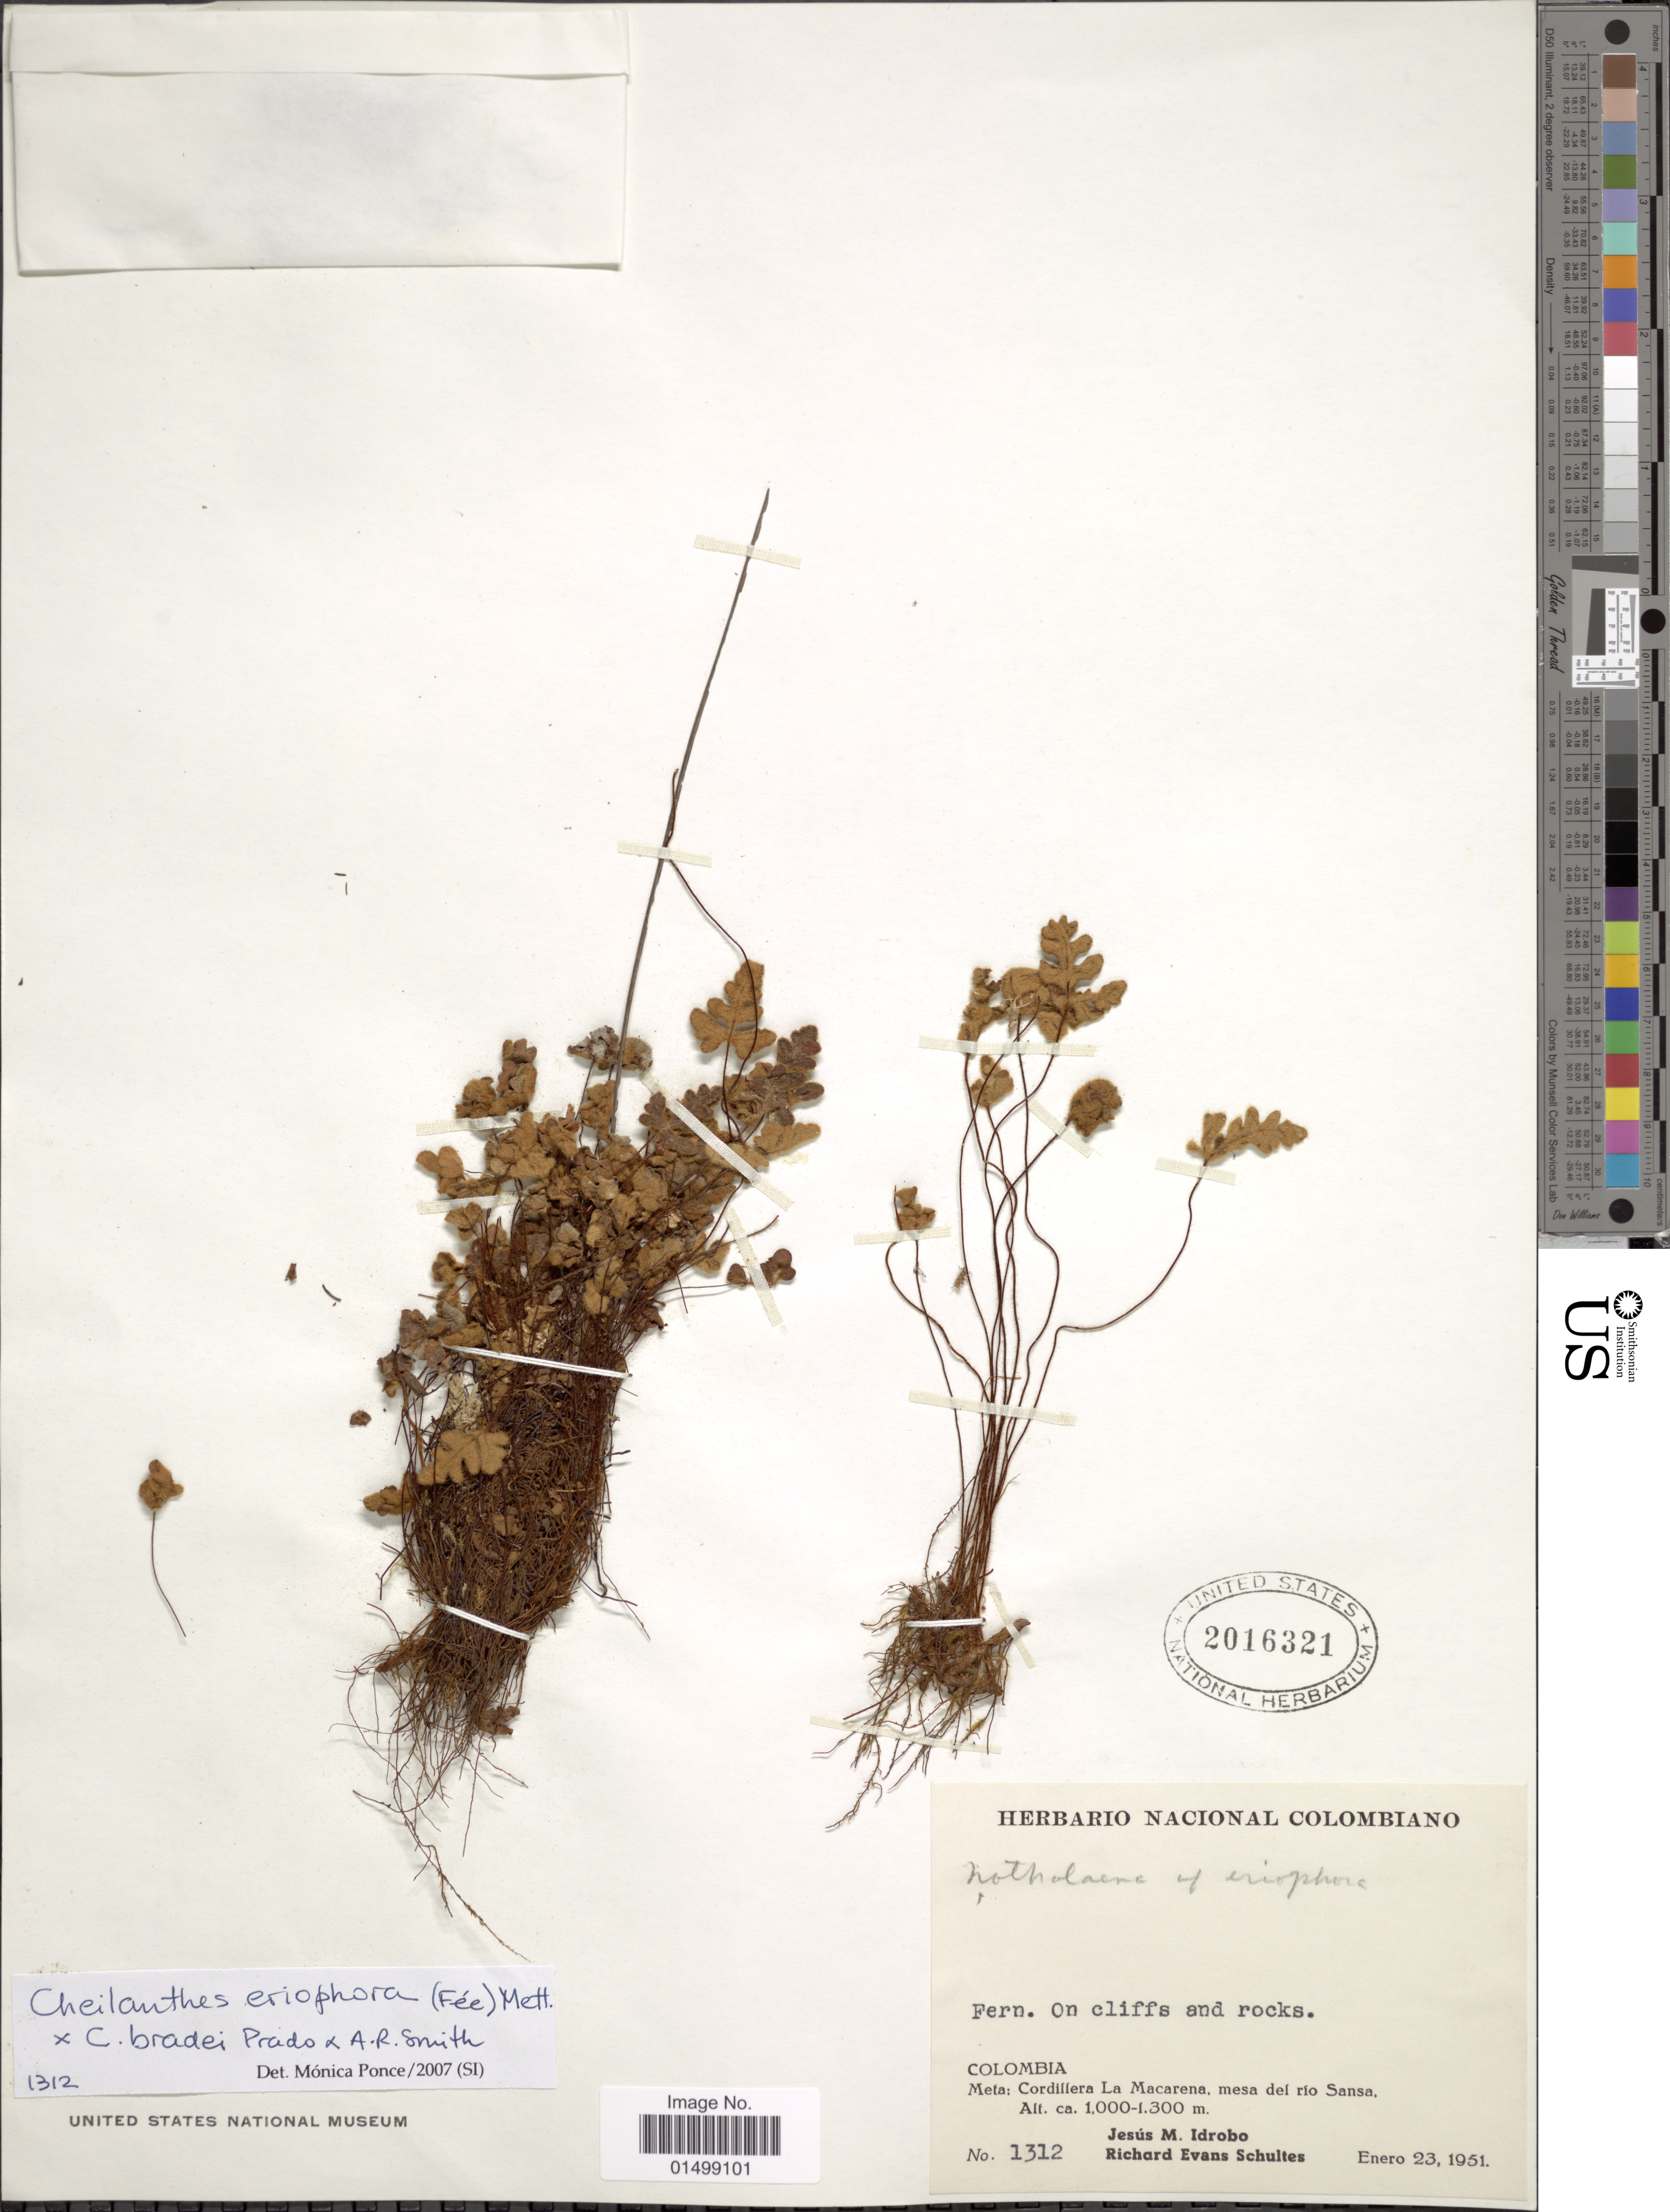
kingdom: Plantae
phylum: Tracheophyta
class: Polypodiopsida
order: Polypodiales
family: Pteridaceae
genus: Cheilanthes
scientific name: Cheilanthes eriophora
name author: (Fée) Mett.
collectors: J. M. Idrobo & R. E. Schultes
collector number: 1312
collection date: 1951-01-23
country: Colombia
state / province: Meta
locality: Cordillera La Macarena, mesa del rio Sansas.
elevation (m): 1000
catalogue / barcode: US 2016321